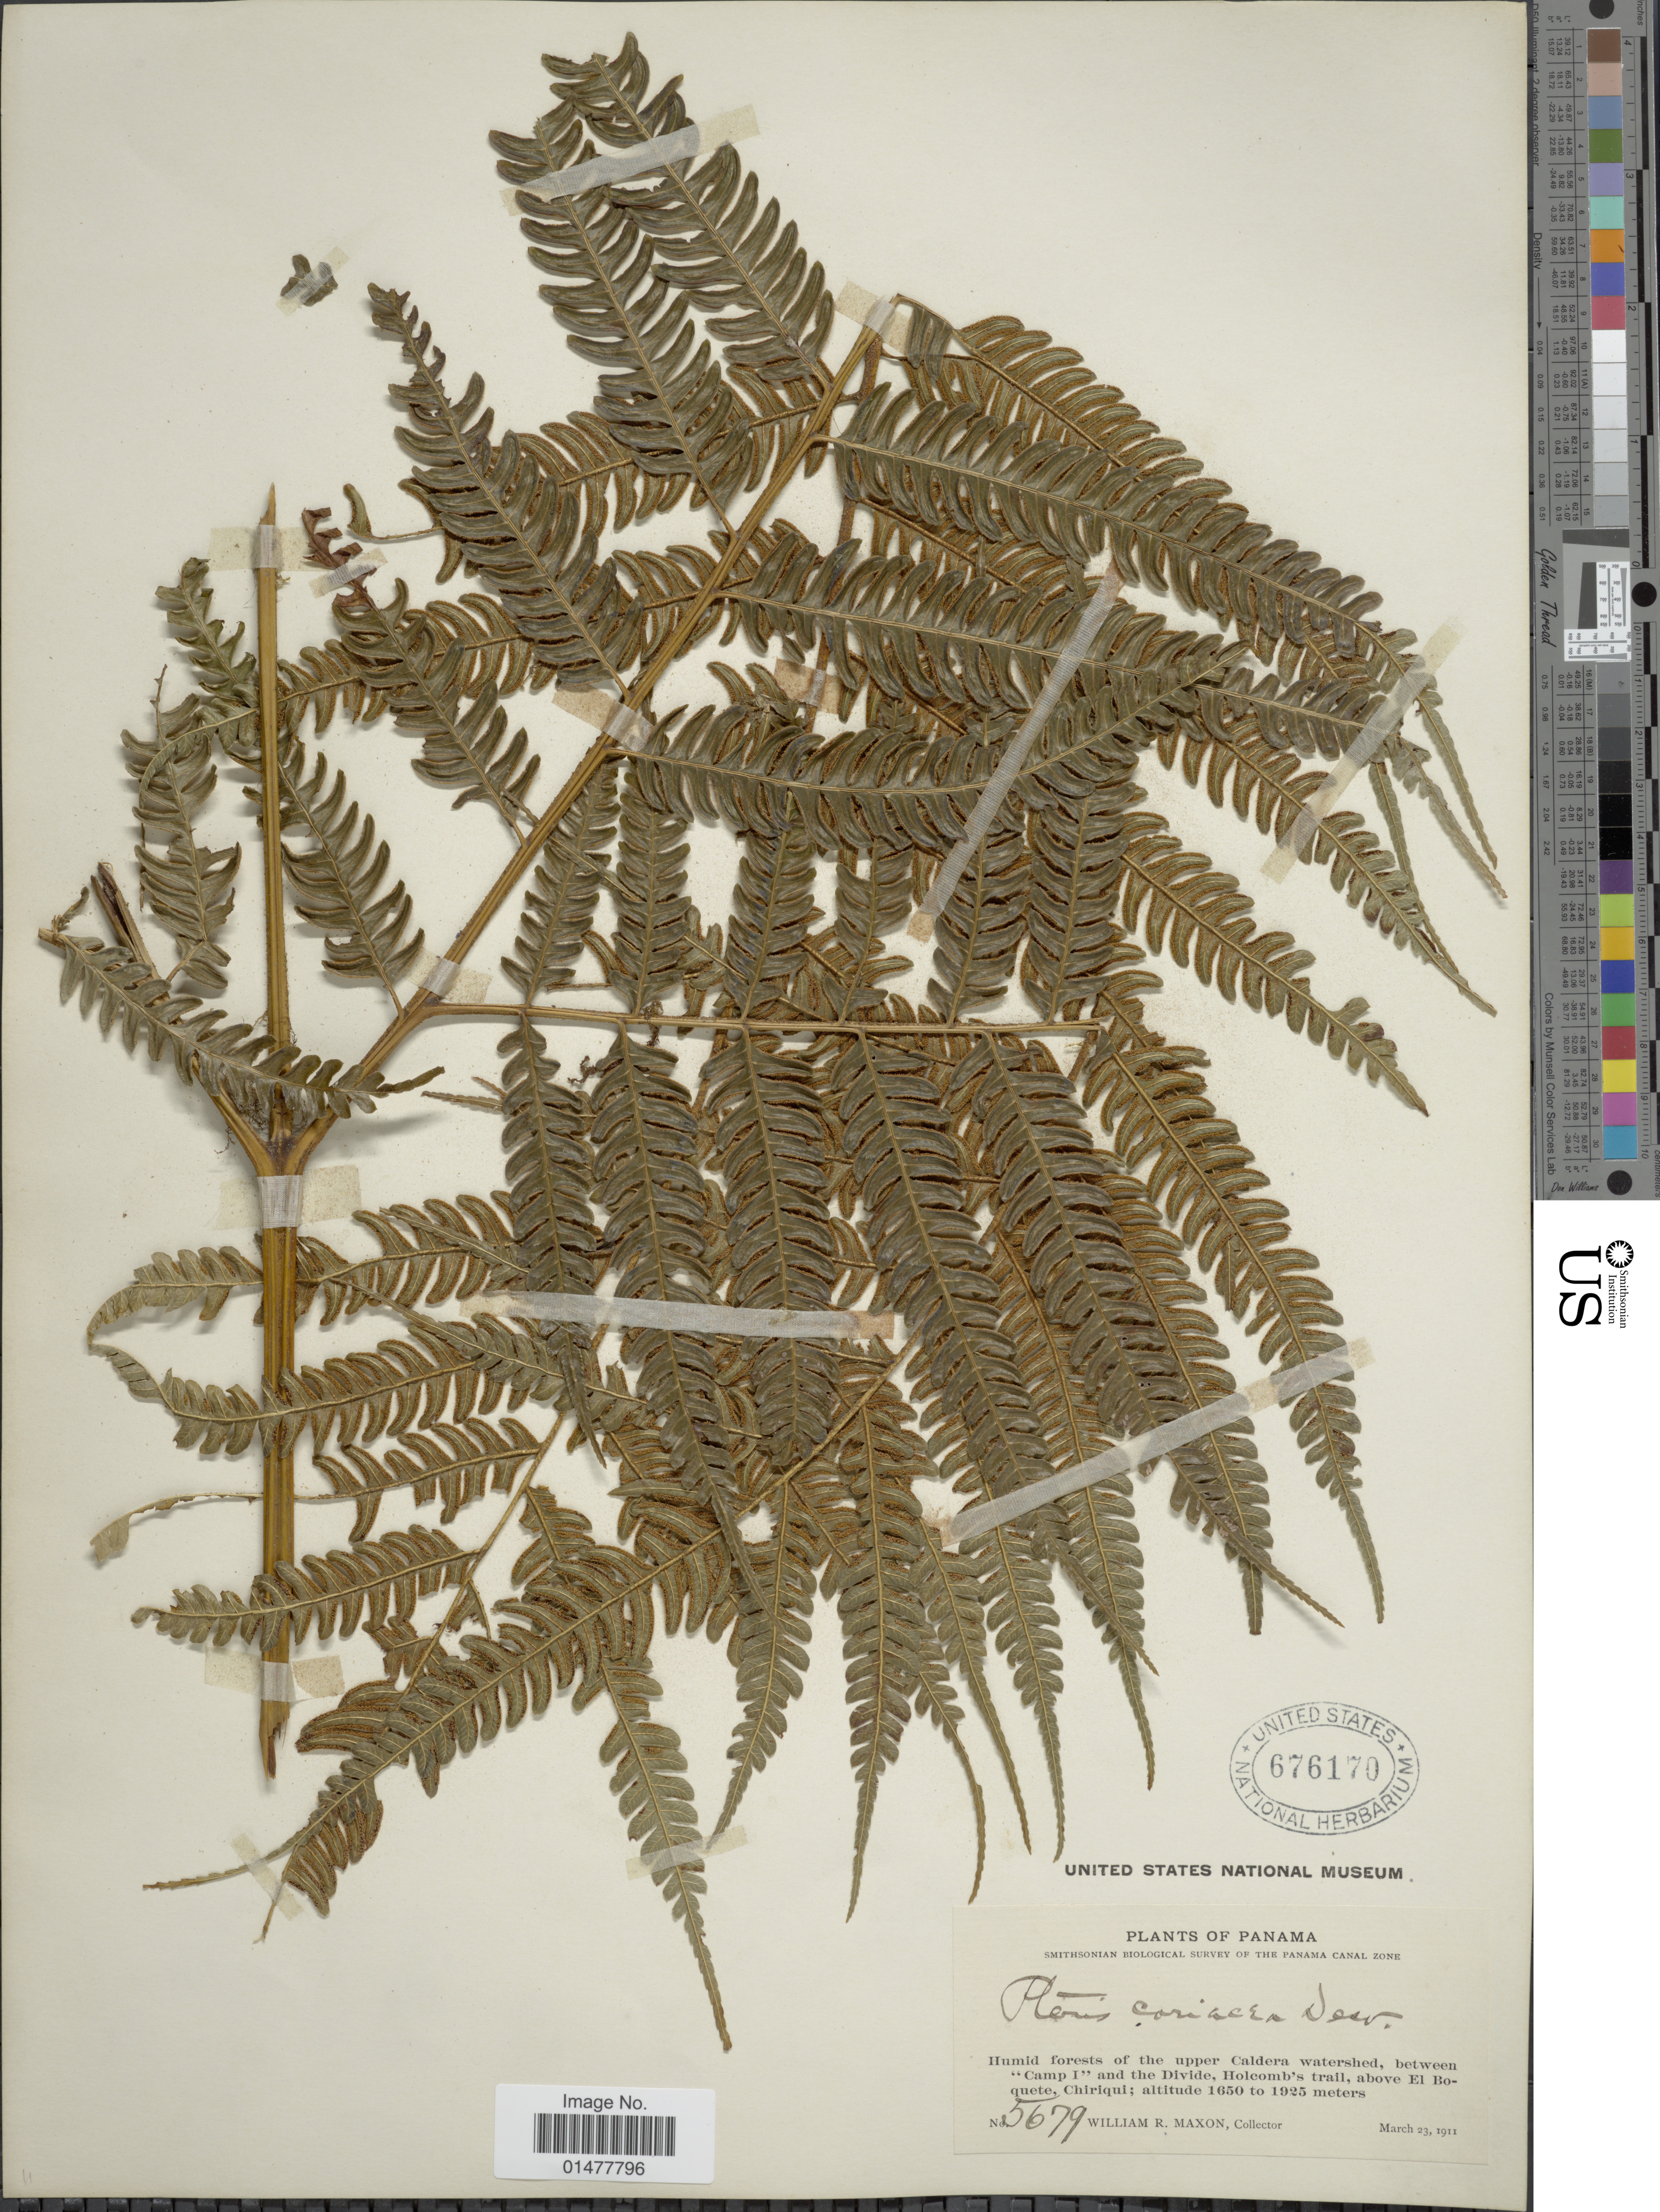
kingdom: Plantae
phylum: Tracheophyta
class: Polypodiopsida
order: Polypodiales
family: Pteridaceae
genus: Pteris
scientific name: Pteris muricatopedata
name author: A.L. Arbeláez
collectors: W. R. Maxon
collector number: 5679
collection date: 1911-03-23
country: Panama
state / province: Chiriqui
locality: Panama Canal Zone, humid forests of the upper Caldera watershed, between "Camp I"and the Divide, Holcomb's trail, above El Boquete.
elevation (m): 1650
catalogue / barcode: US 676170